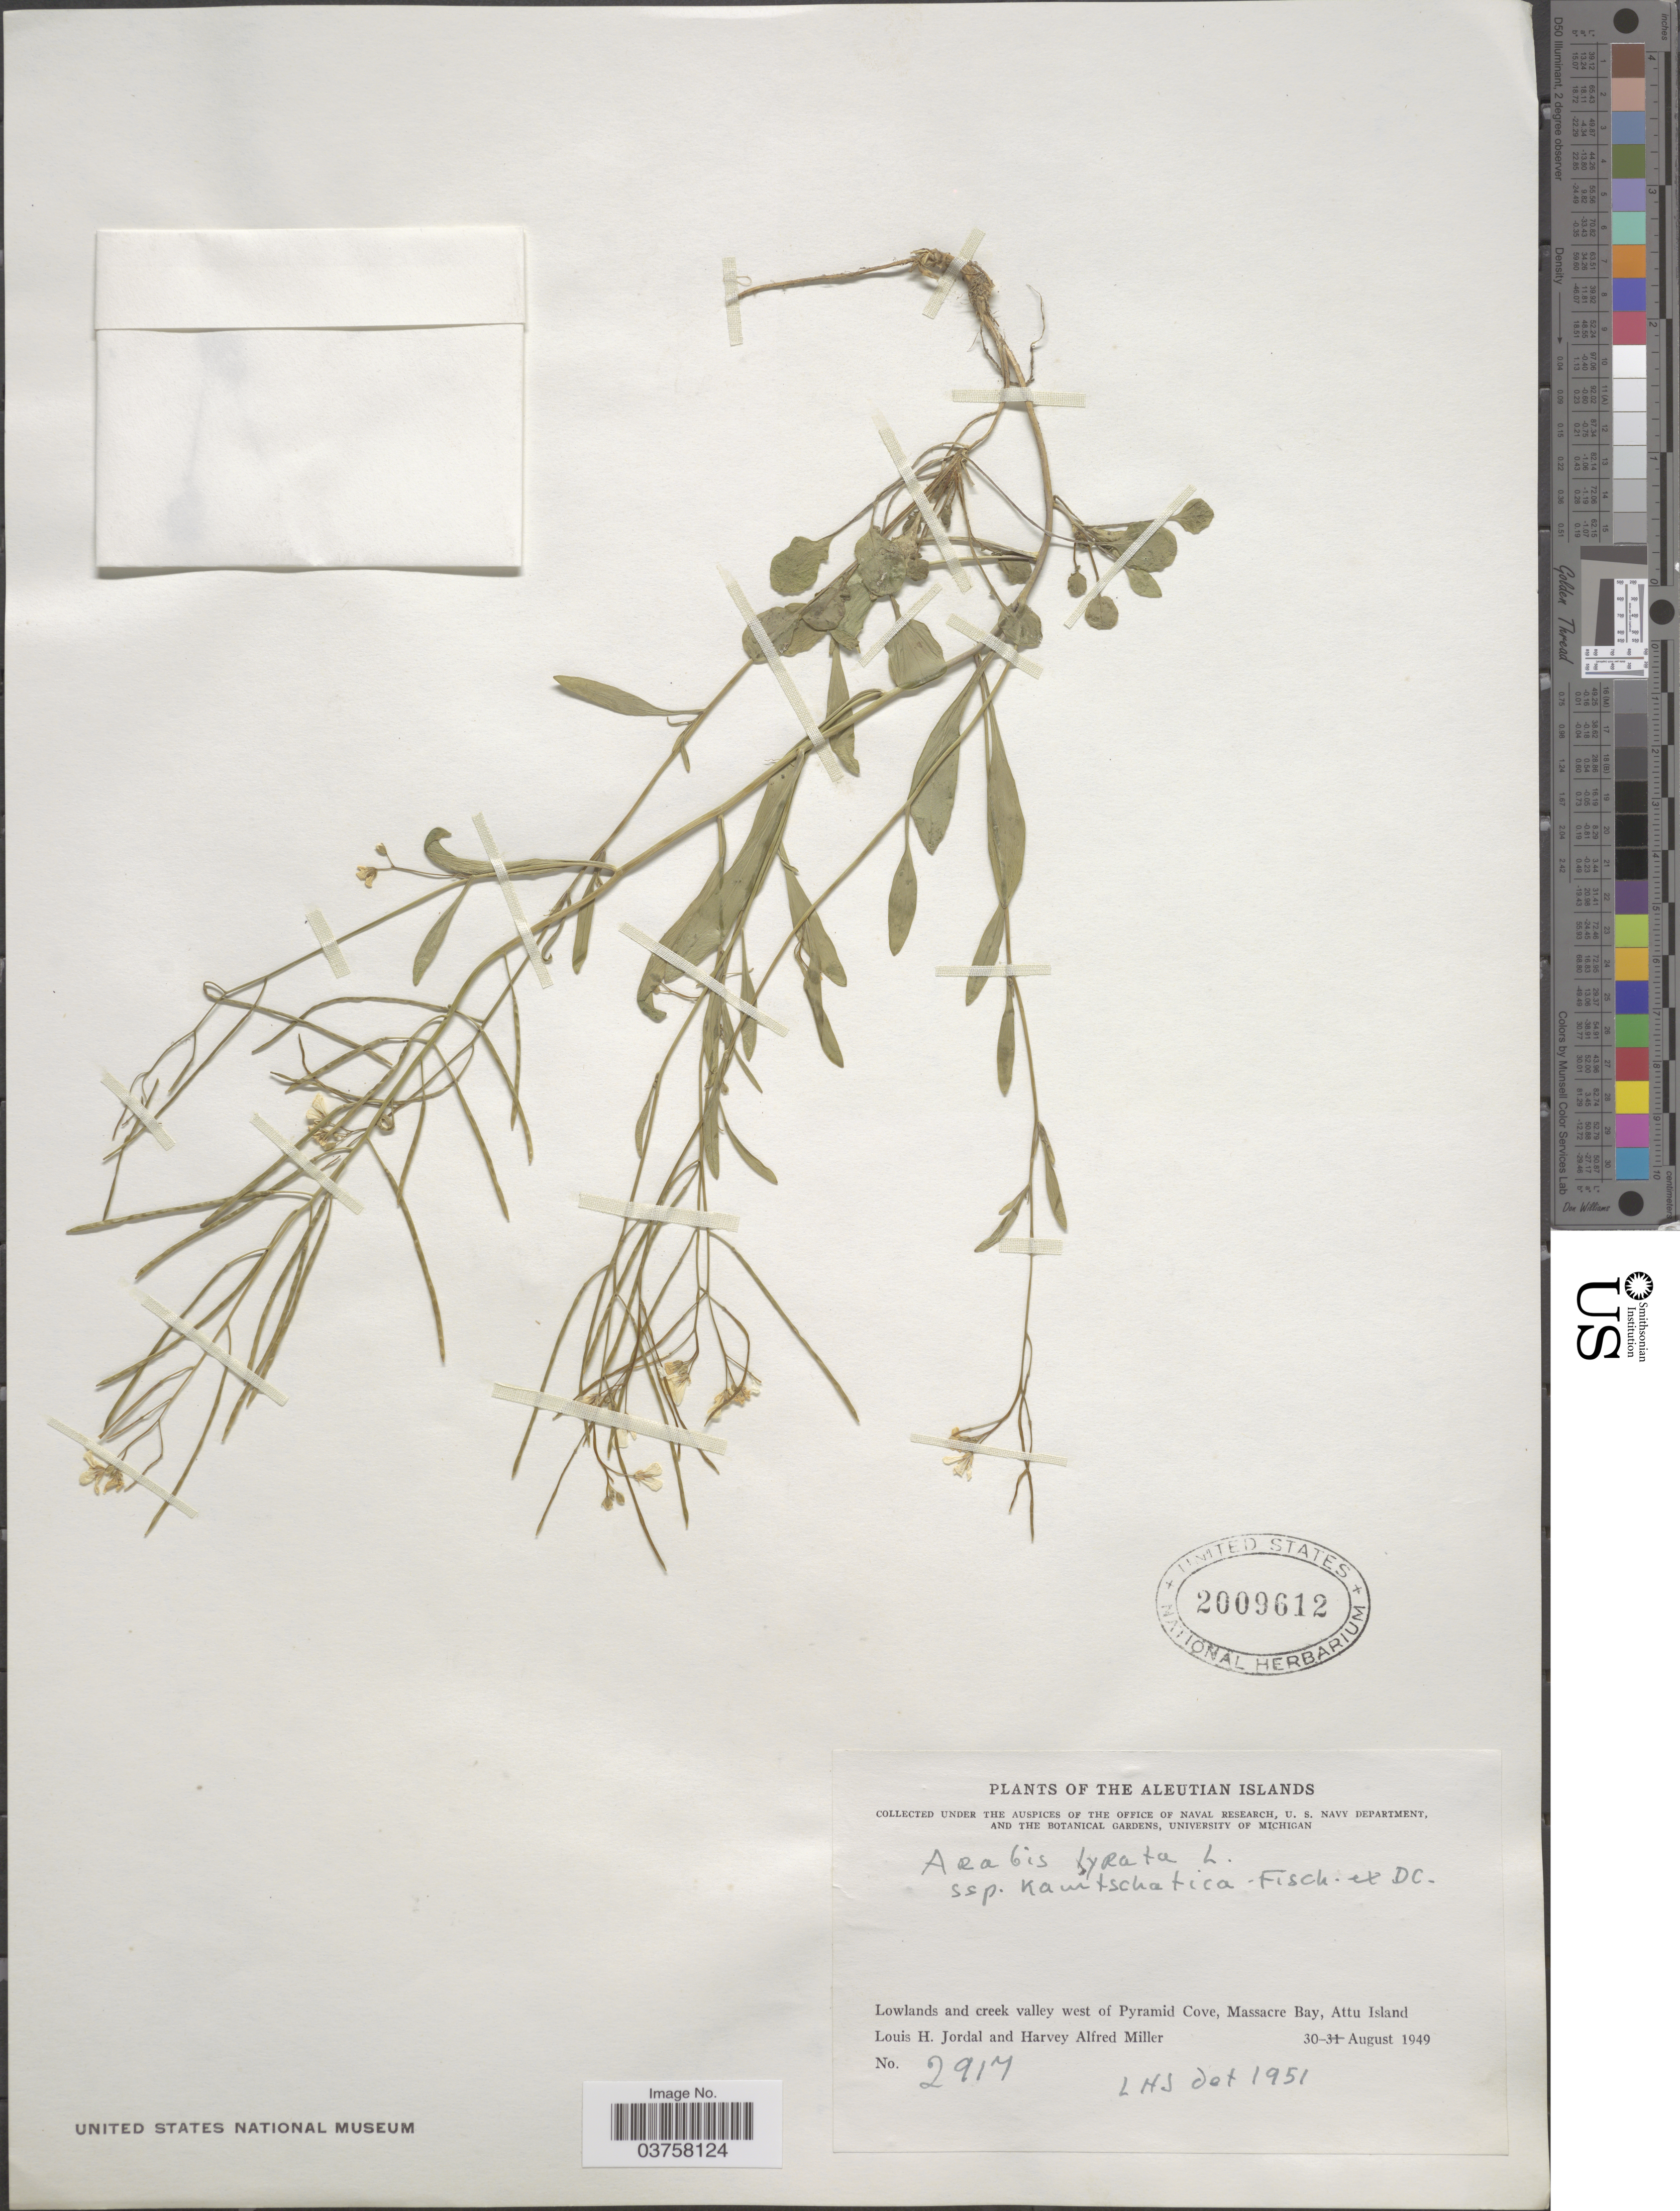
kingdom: Plantae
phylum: Tracheophyta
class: Magnoliopsida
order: Brassicales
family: Brassicaceae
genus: Arabis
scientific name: Arabis lyrata var. kamchatica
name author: Fisch. ex DC.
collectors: L. Jordal & H. A. Miller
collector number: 2917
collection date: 1949-08-30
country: United States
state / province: Alaska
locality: Aleutian Islands. Lowlands and creek valley west of Pyramid Cove, Massacre Bay, Attu Island.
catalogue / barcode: US 2009612